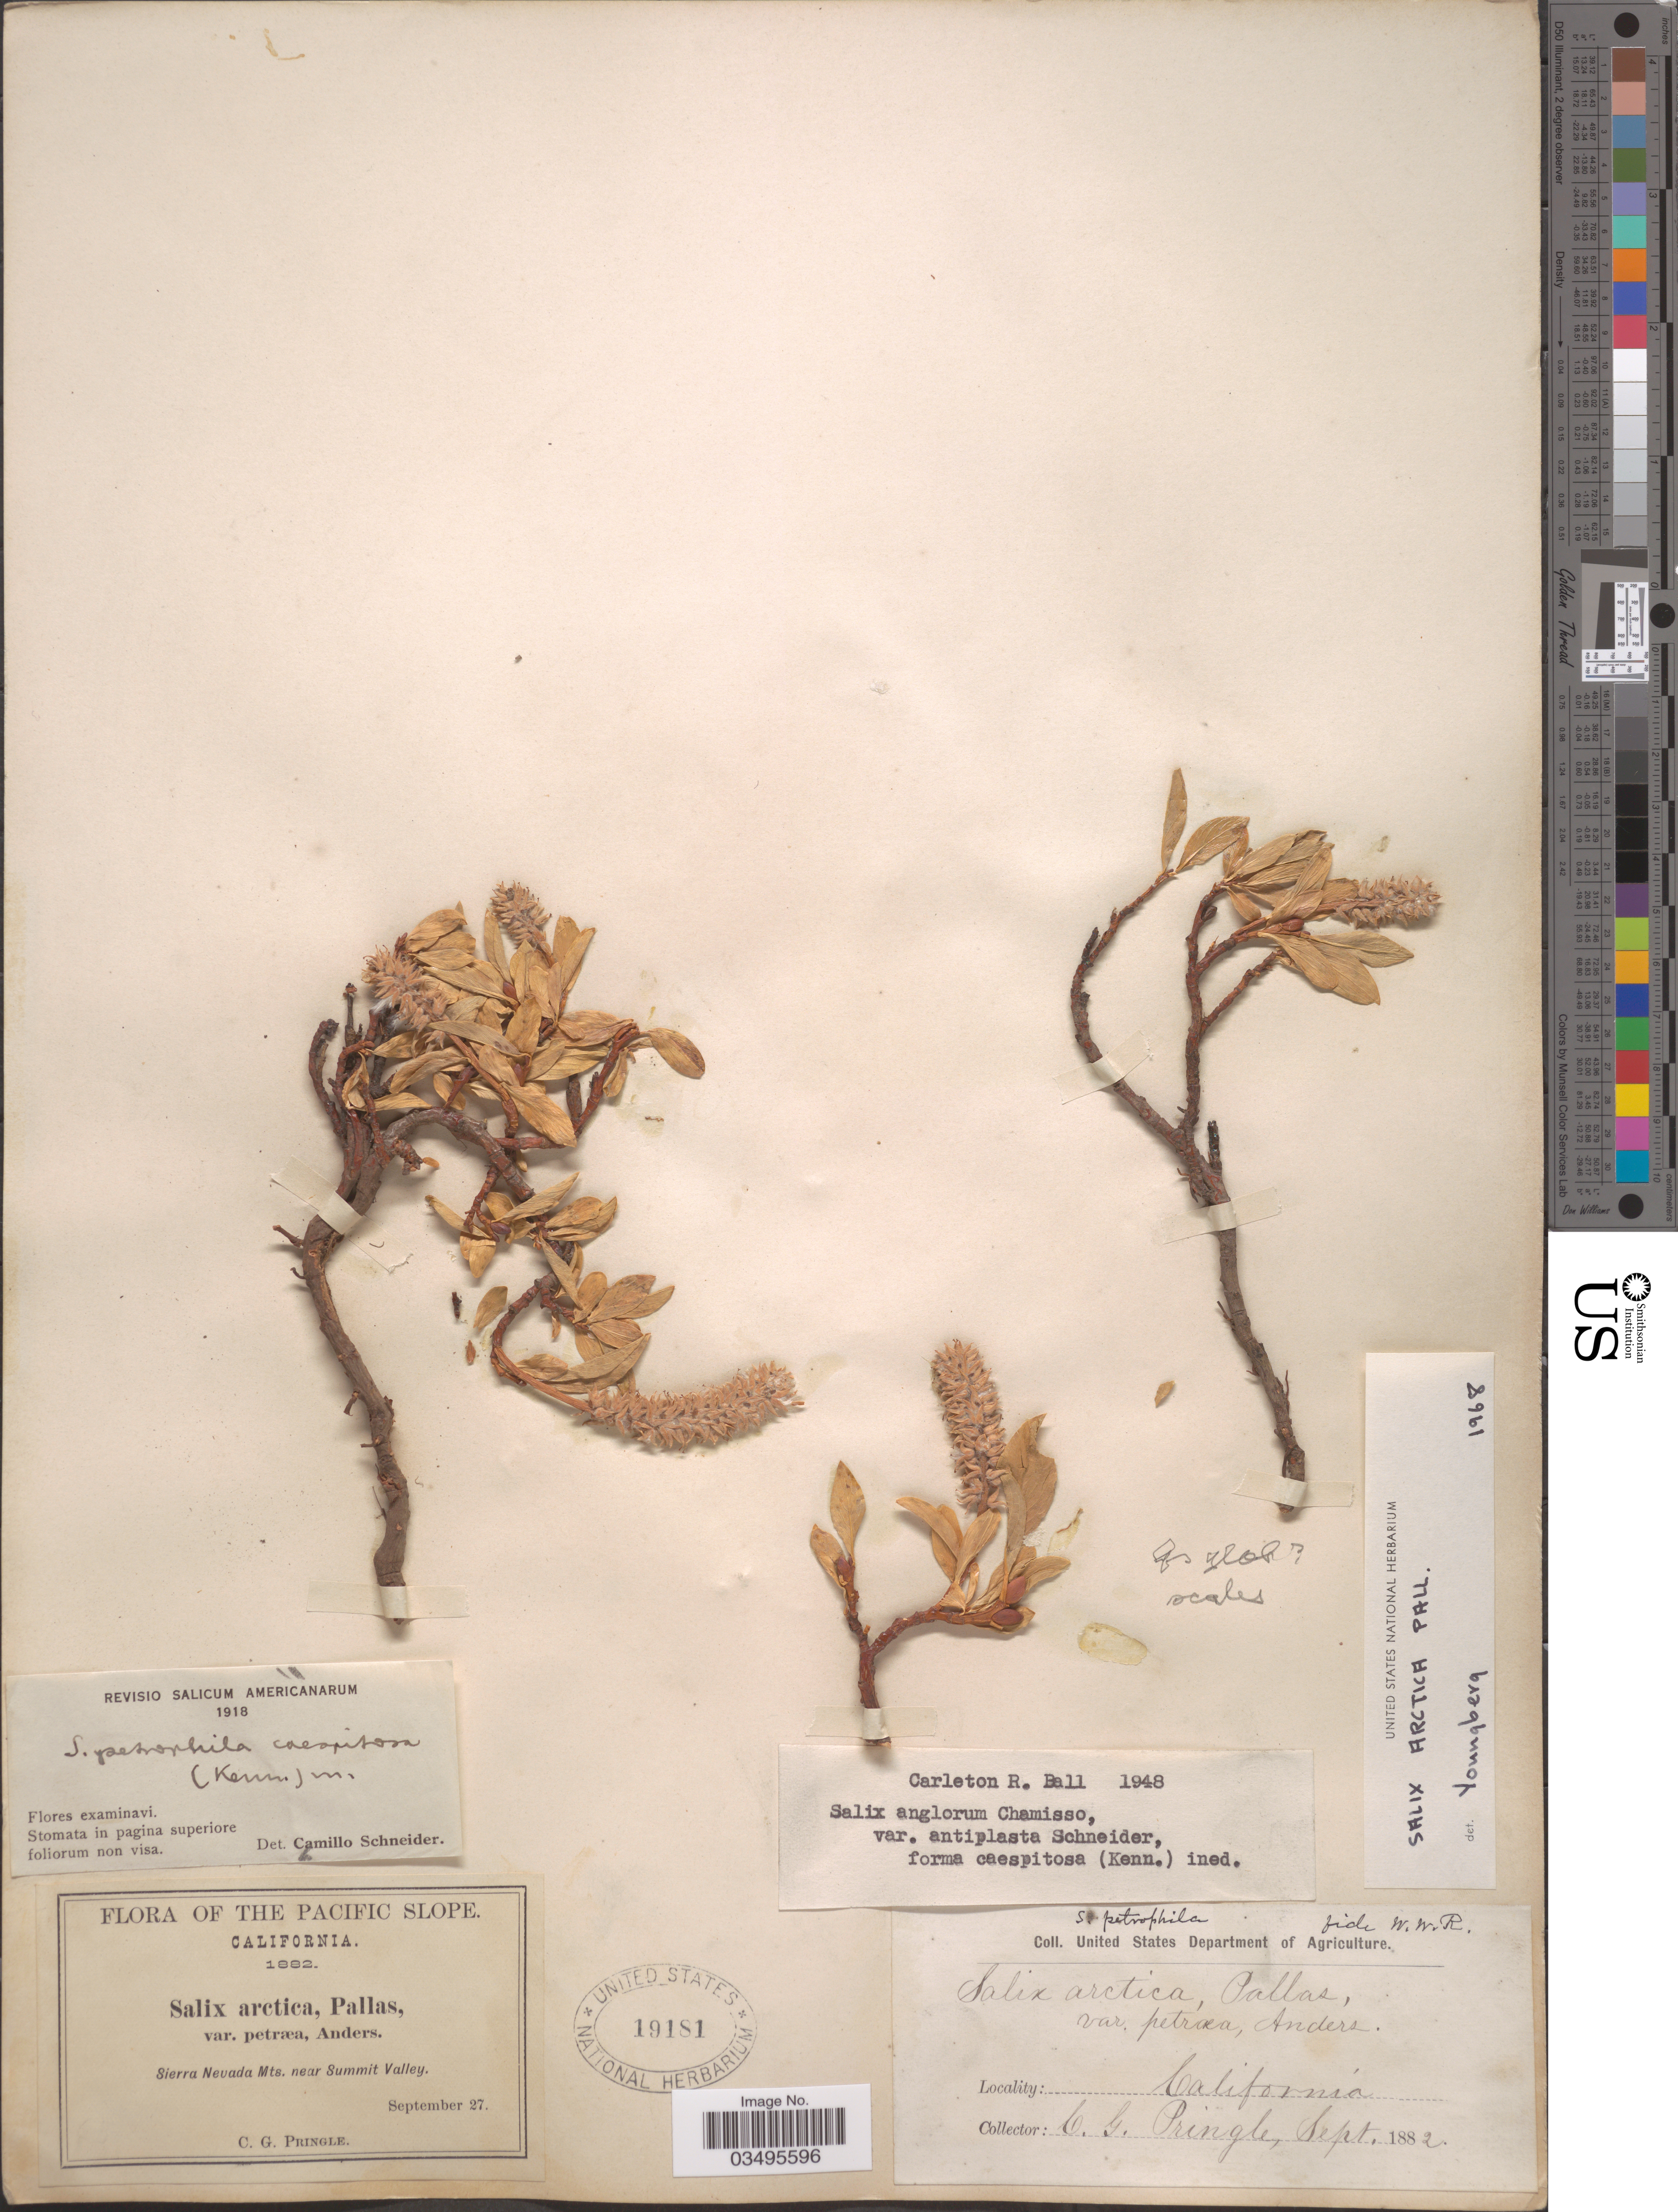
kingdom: Plantae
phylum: Tracheophyta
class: Magnoliopsida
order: Malpighiales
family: Salicaceae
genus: Salix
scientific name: Salix arctica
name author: Pall.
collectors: C. G. Pringle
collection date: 1882-09-27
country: United States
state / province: California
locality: The Pacific Slope. Sierra Nevada Mts. near Summit Valley.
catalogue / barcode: US 19181